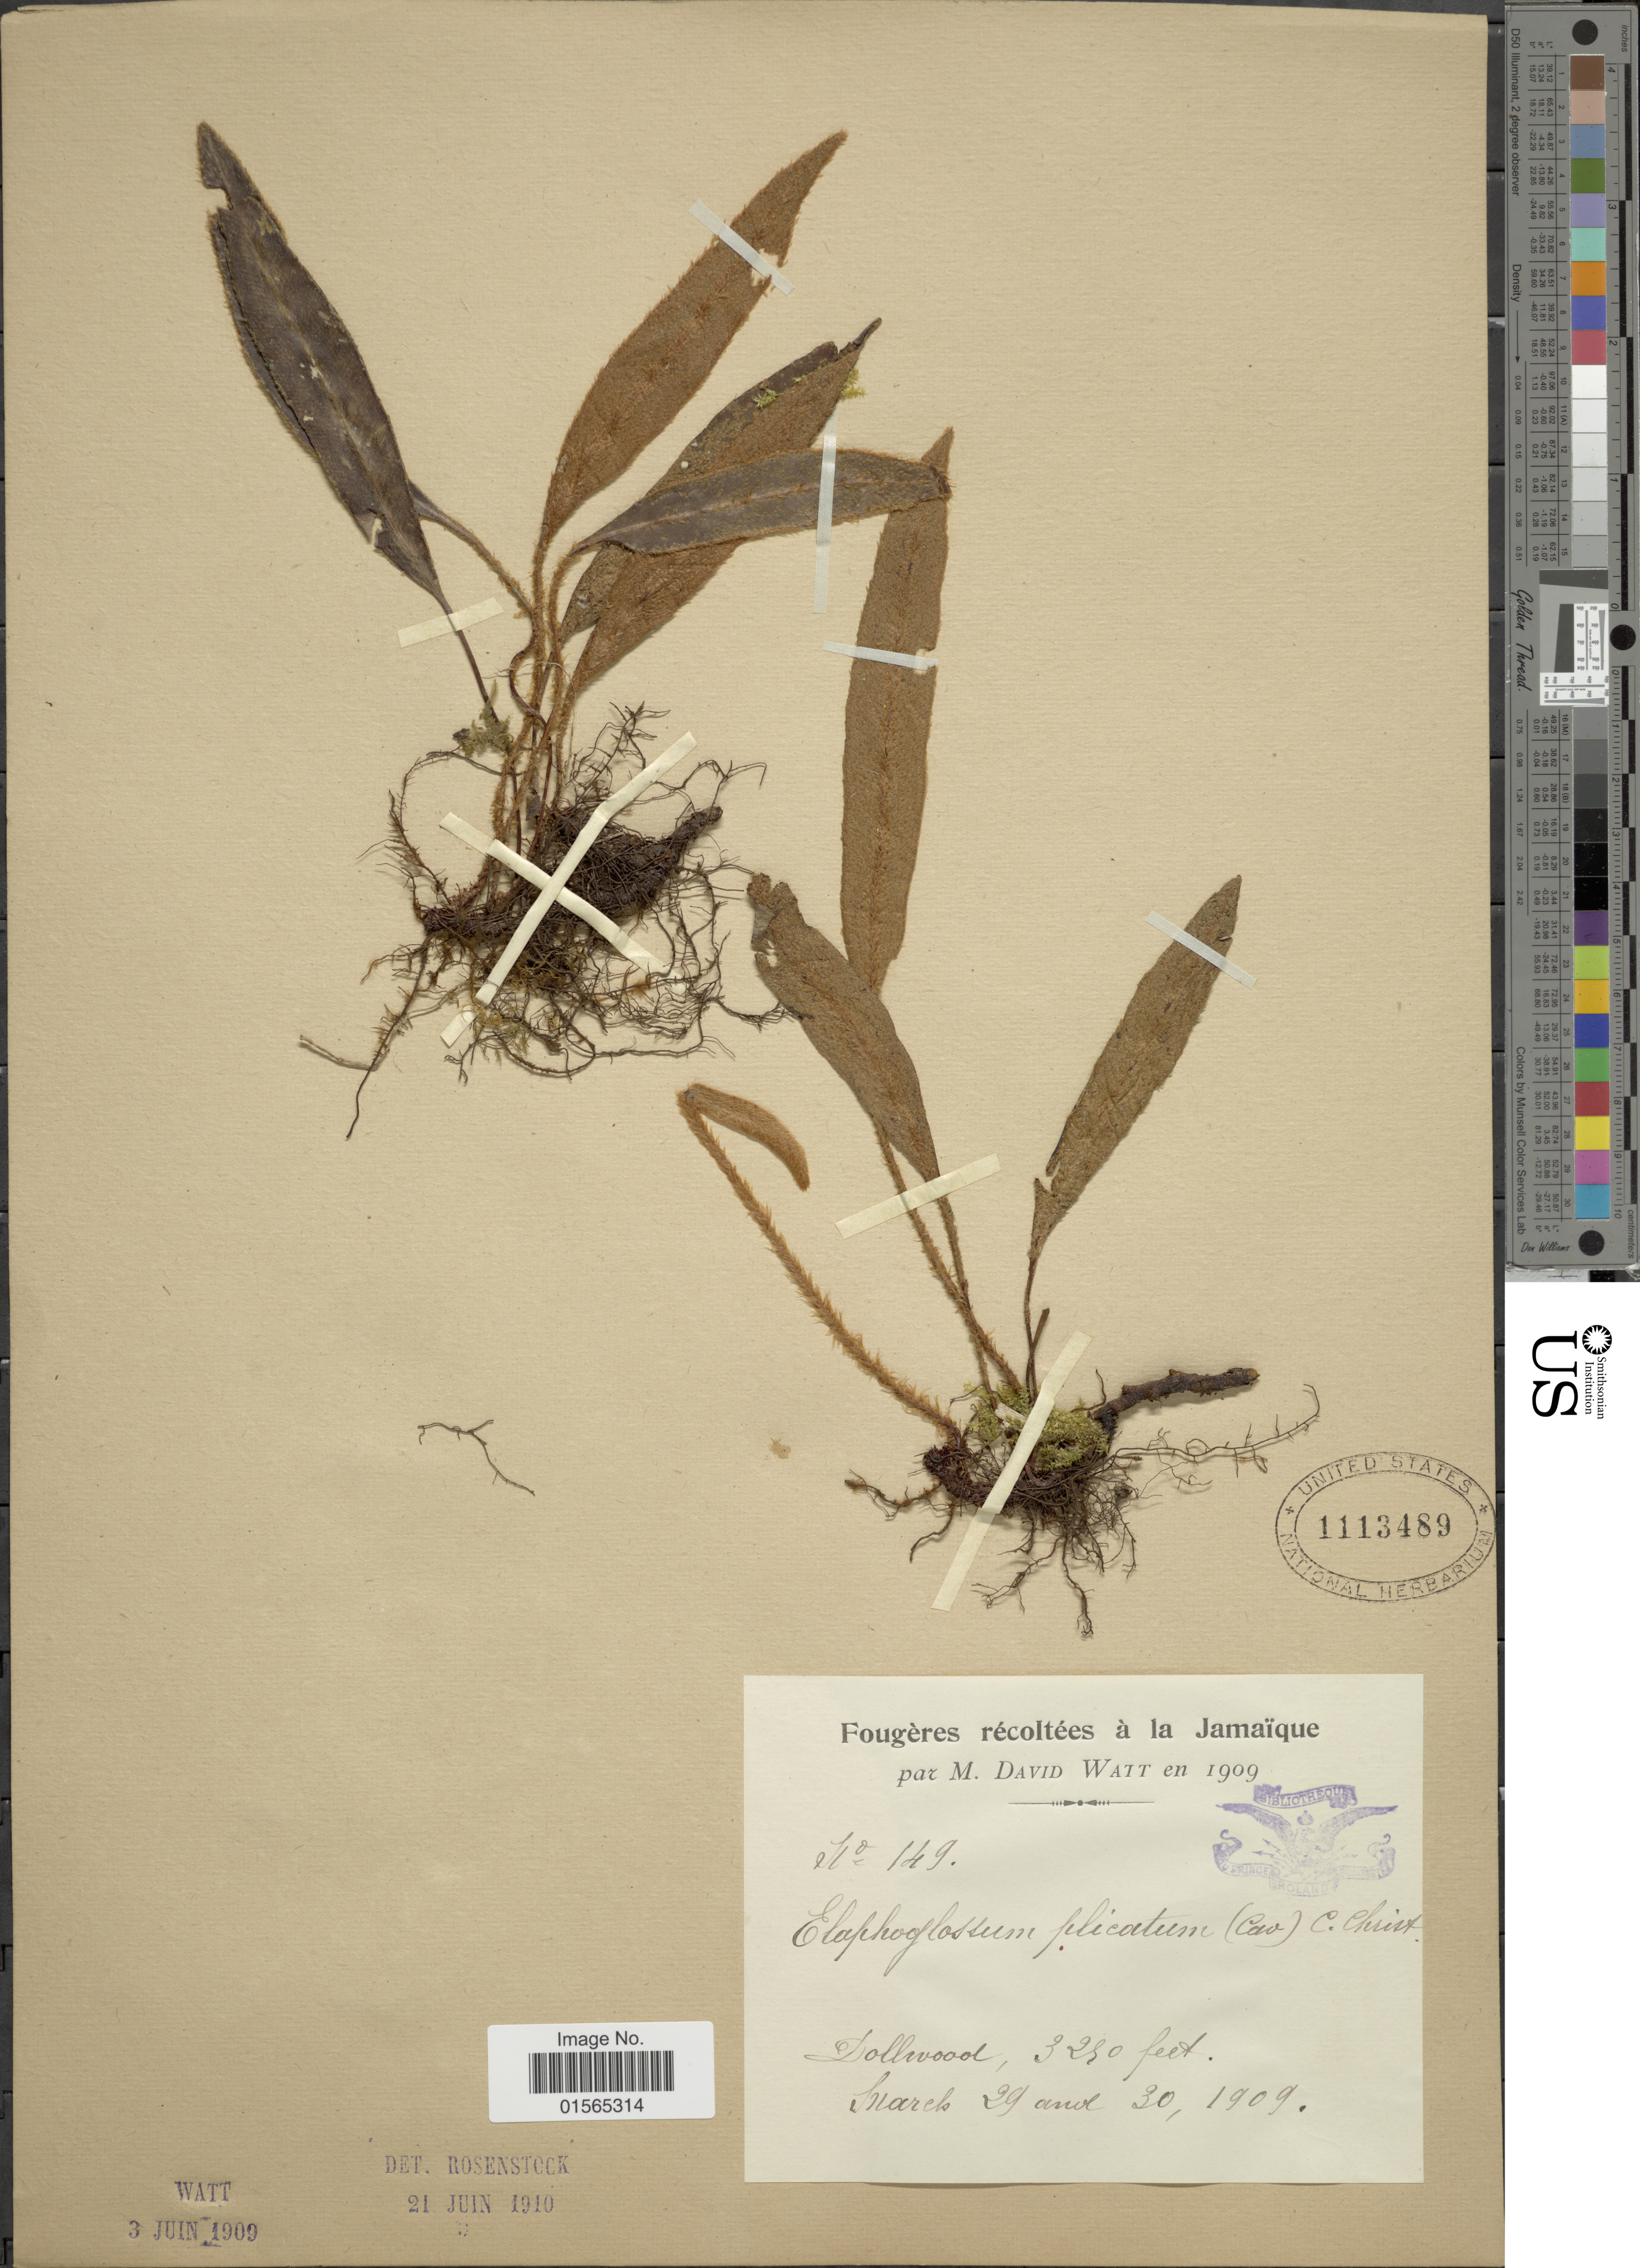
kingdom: Plantae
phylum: Tracheophyta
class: Polypodiopsida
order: Polypodiales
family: Dryopteridaceae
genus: Elaphoglossum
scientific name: Elaphoglossum eggersii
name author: (Baker) Christ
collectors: D. A. P. Watt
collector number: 149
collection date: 1909-03-29/1909-03-30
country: Jamaica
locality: Dollwood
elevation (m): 1000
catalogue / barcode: US 1113489